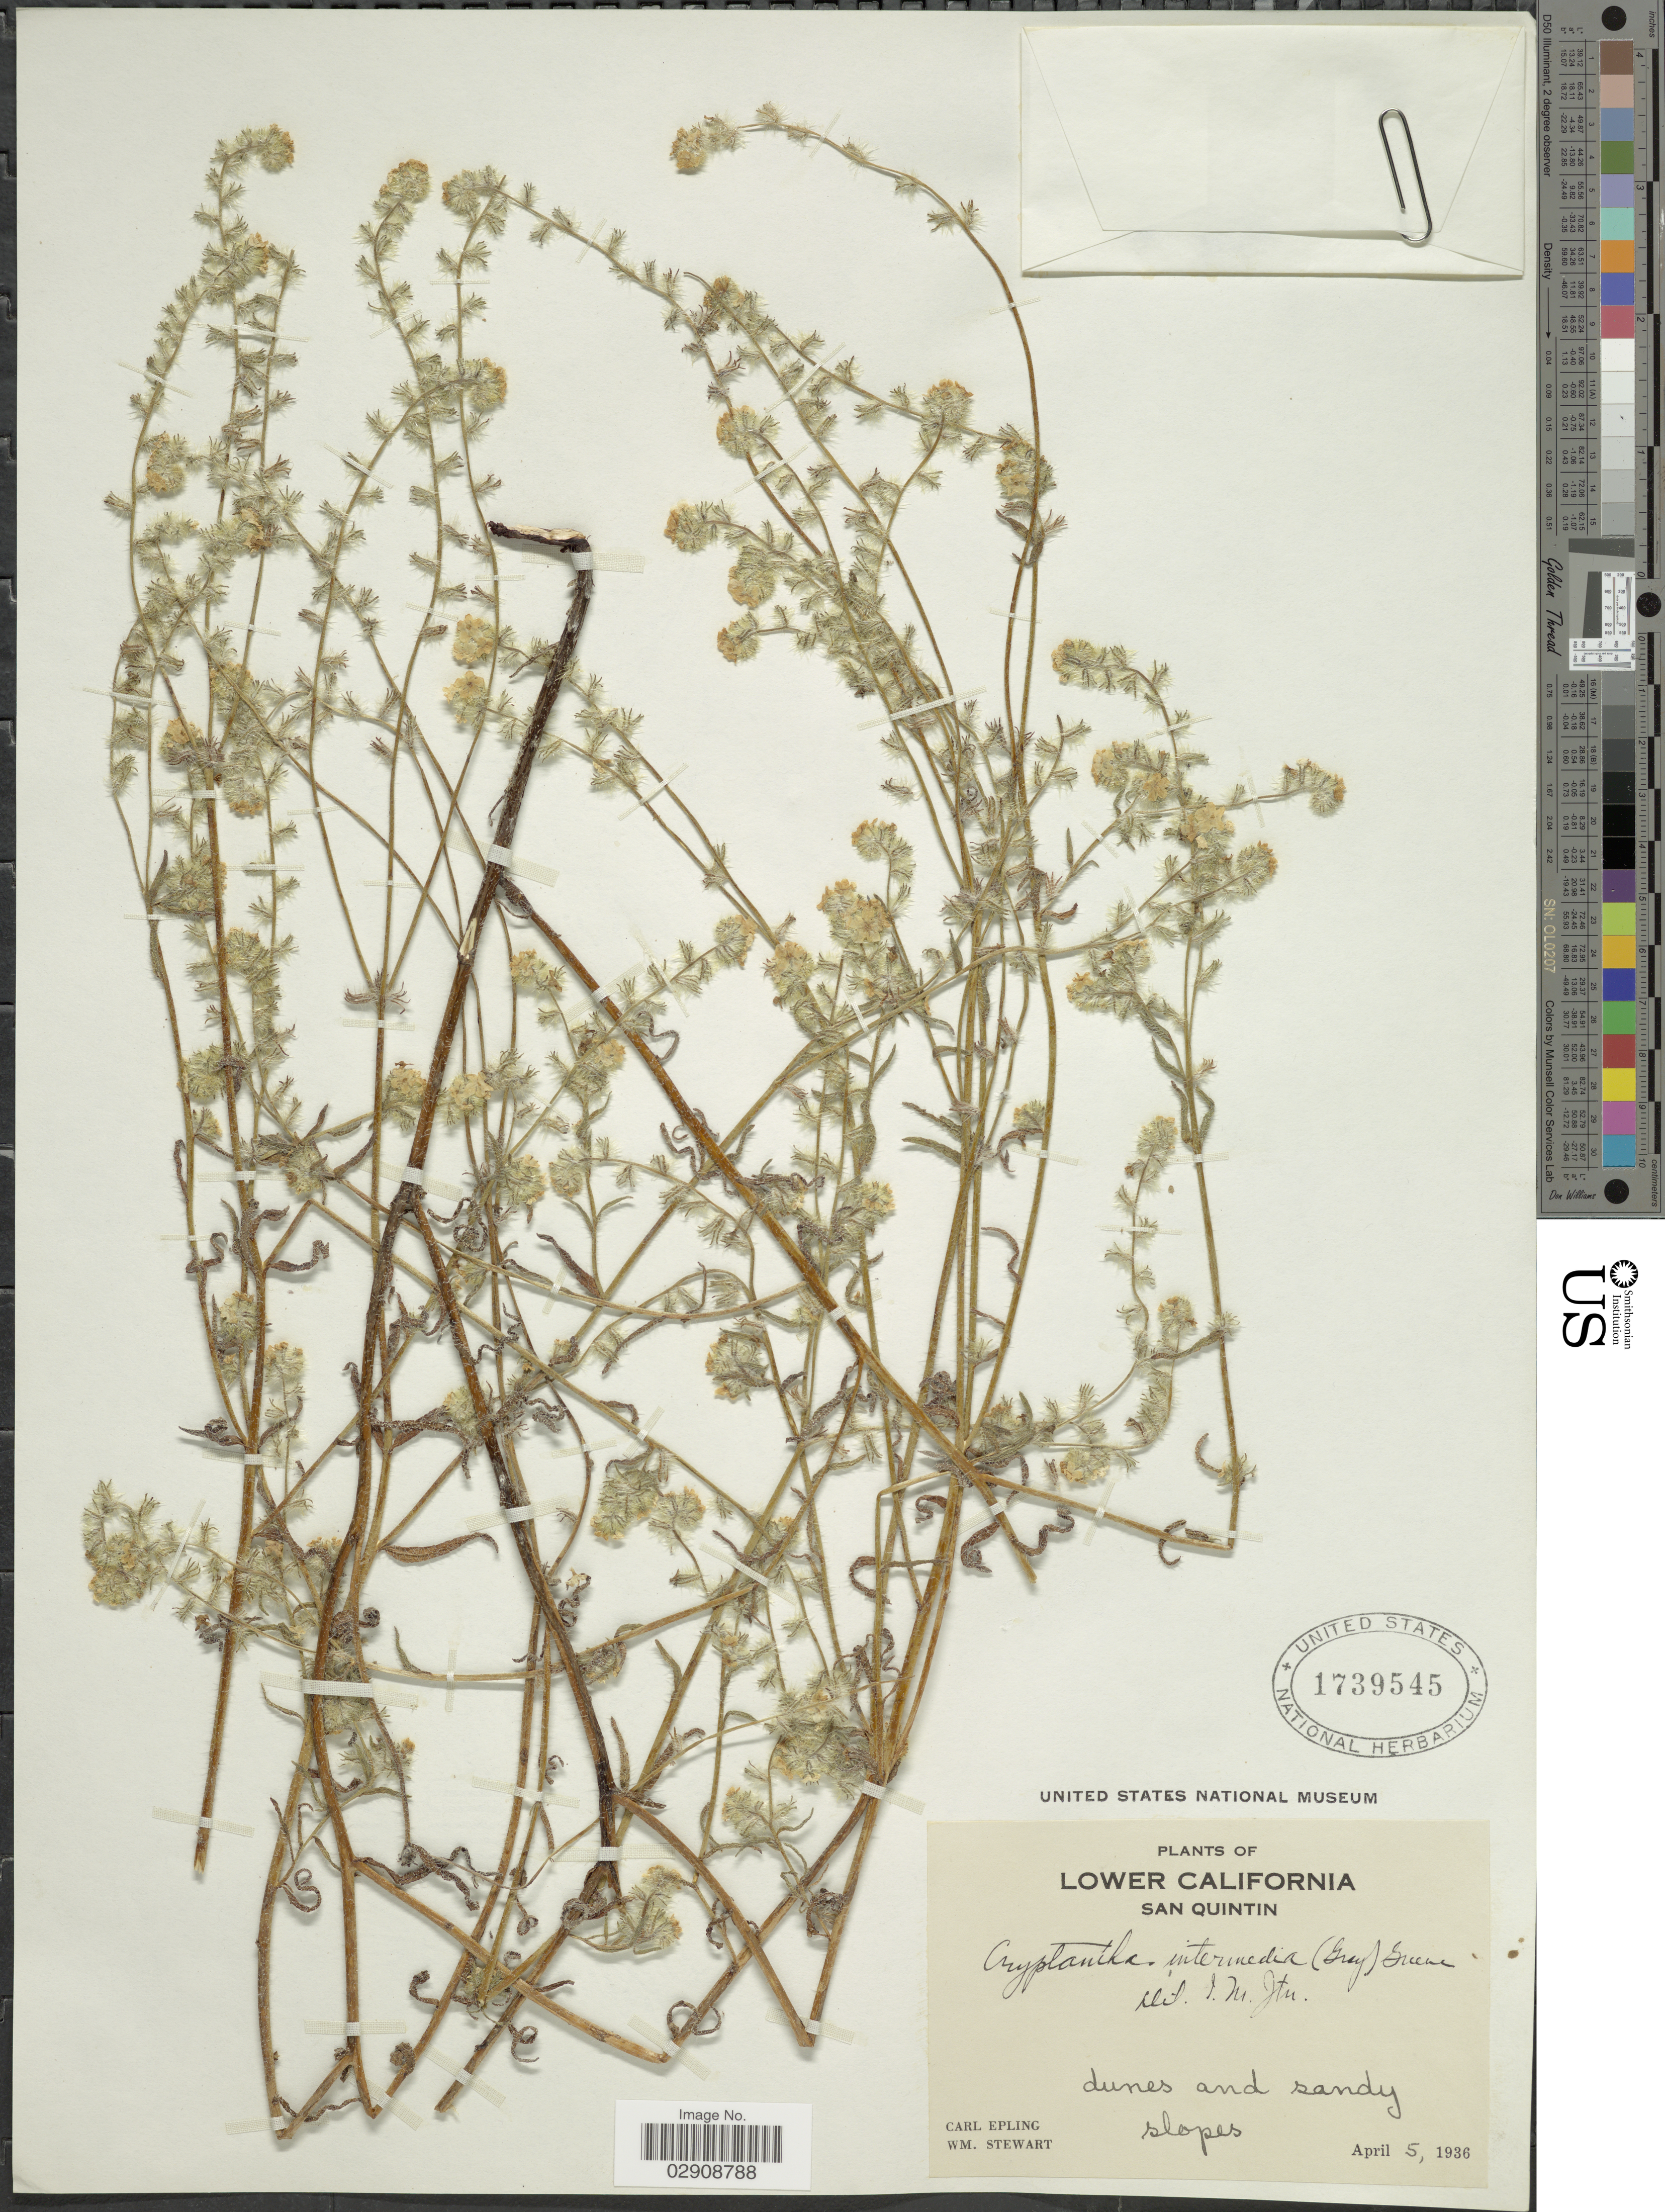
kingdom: Plantae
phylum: Tracheophyta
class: Magnoliopsida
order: Boraginales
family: Boraginaceae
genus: Cryptantha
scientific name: Cryptantha intermedia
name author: (A. Gray) Greene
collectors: C. C. Epling & W. Stewart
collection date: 1936-04-05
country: Mexico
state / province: Baja California Norte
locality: Lower California, San Quintin.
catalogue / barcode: US 1739545